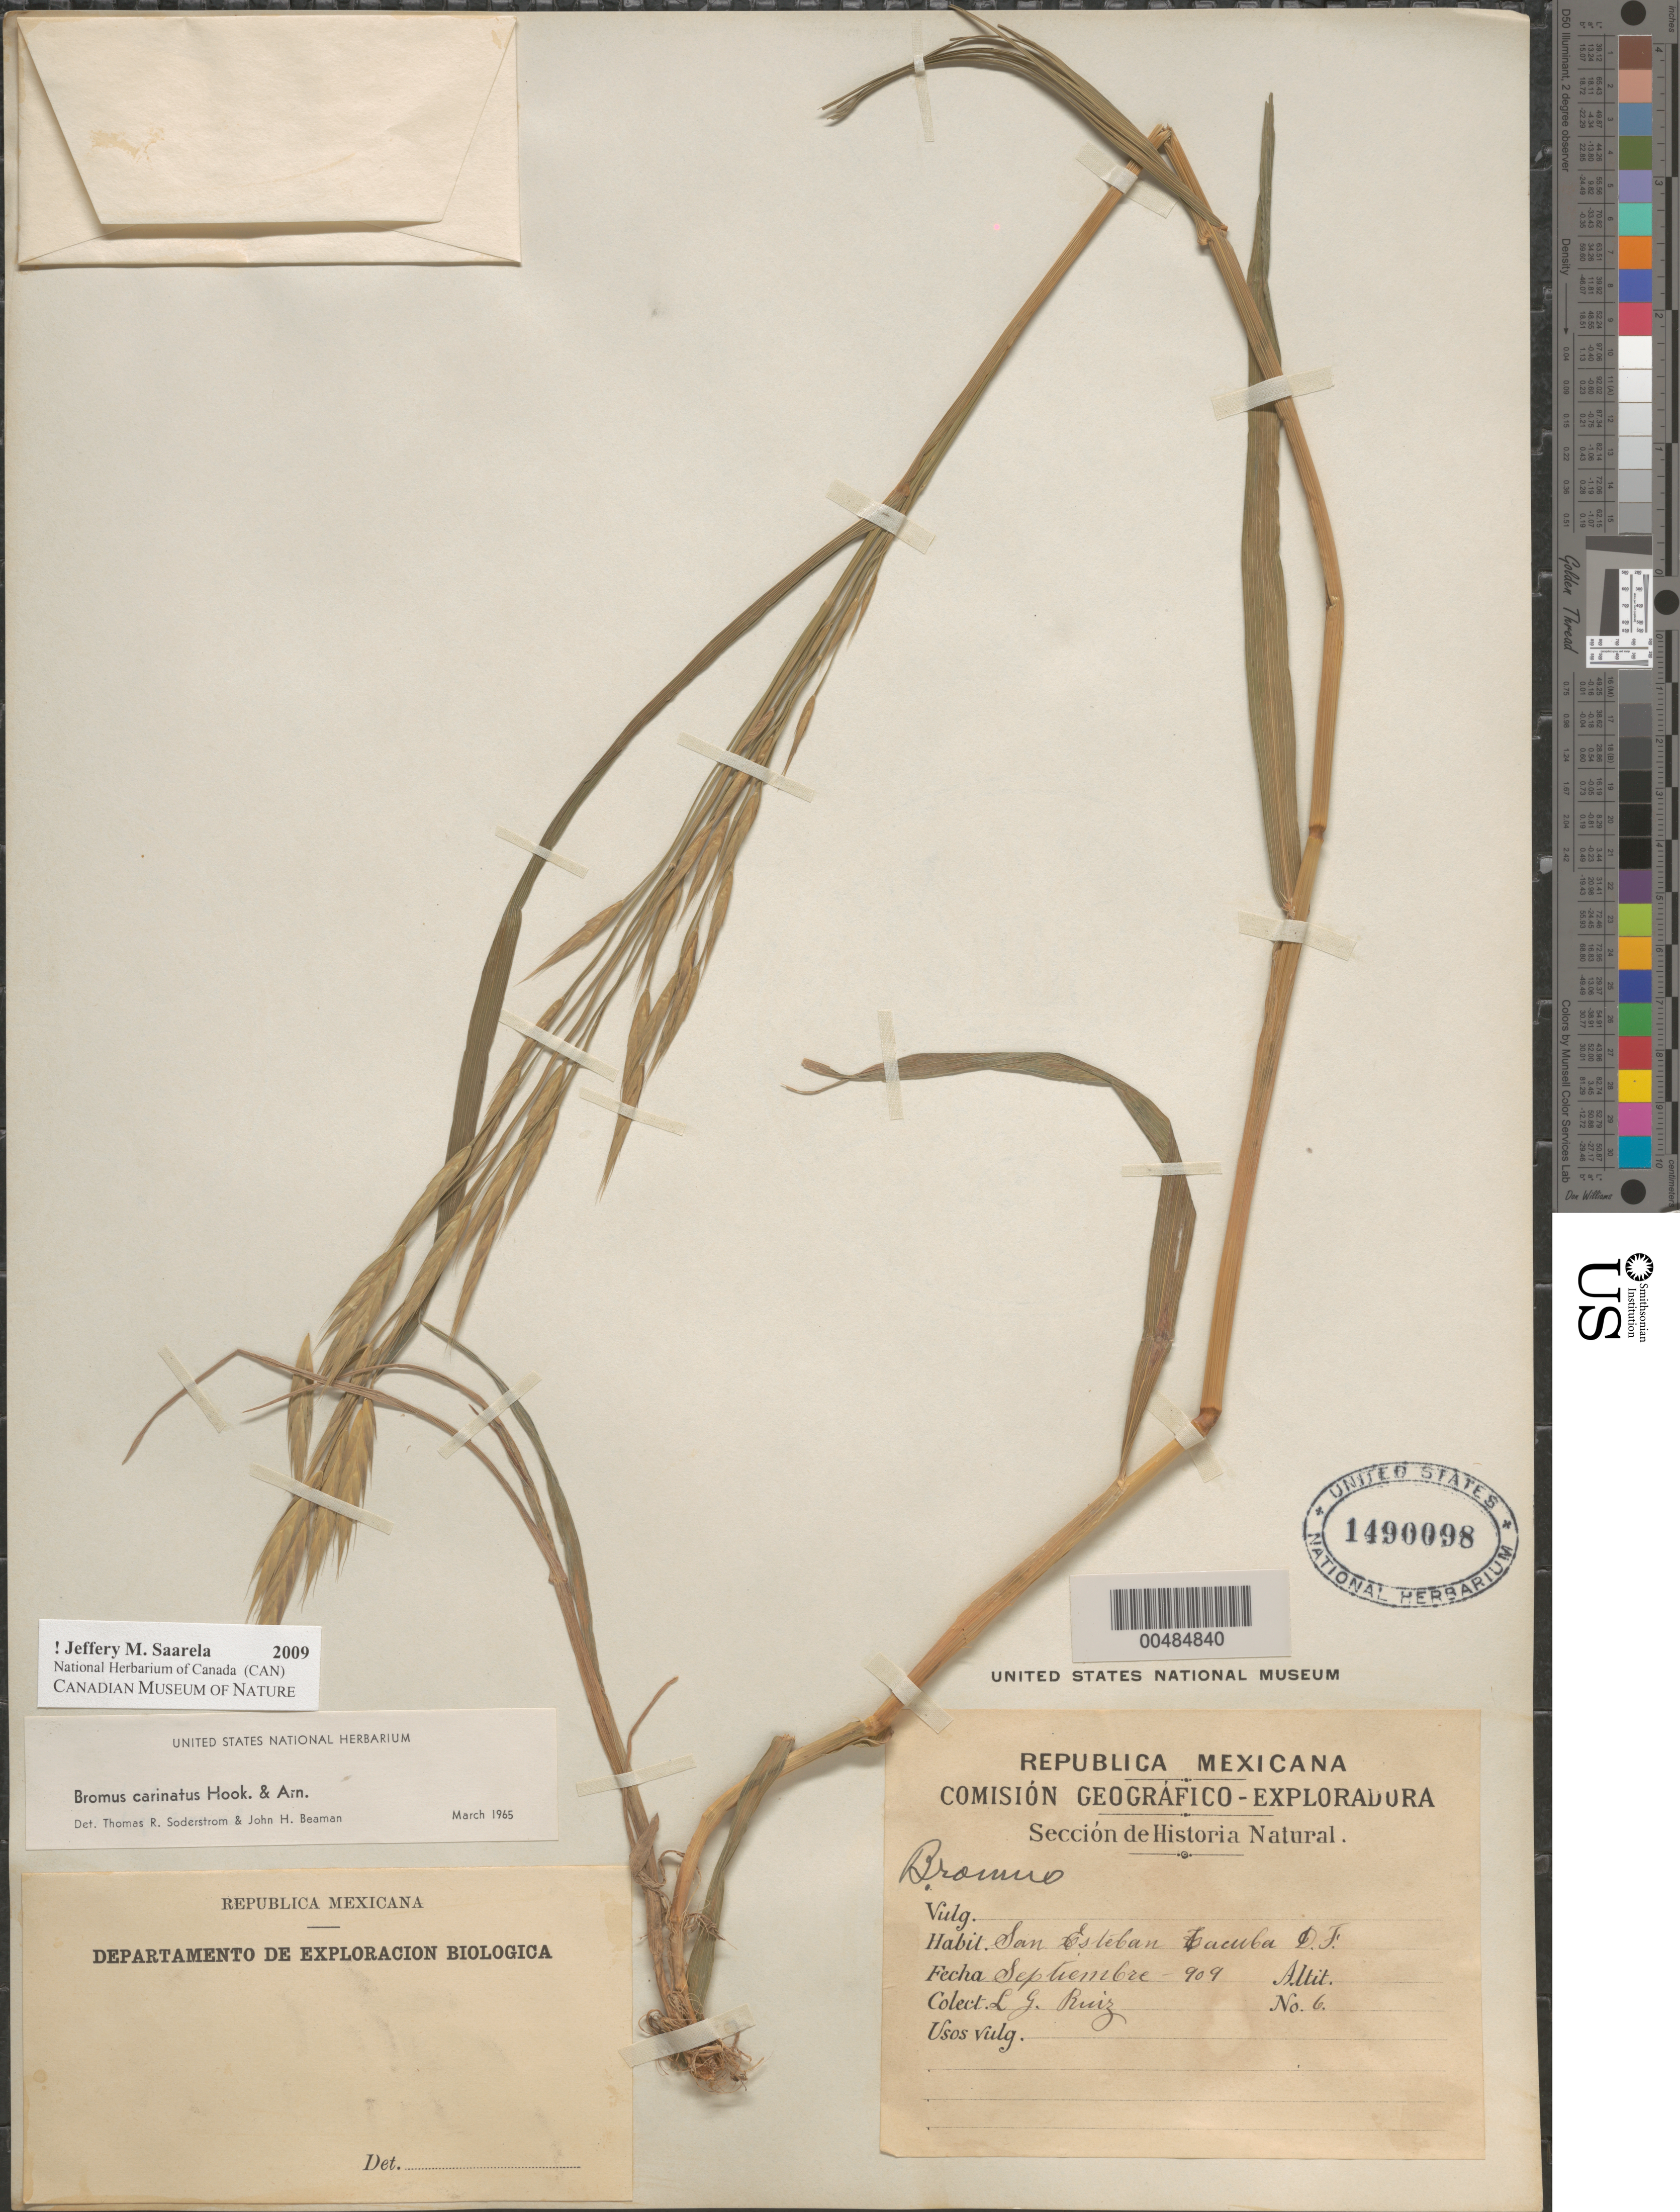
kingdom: Plantae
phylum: Tracheophyta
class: Liliopsida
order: Poales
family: Poaceae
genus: Bromus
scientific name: Bromus carinatus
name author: Hook. & Arn.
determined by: Soderstrom, T. R.; Beaman, J. H.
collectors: L. G. Ruiz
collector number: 6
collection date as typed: Sep 1909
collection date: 1909-09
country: Mexico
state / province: Distrito Federal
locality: San Esteban, Tacuba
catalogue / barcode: US 1490098